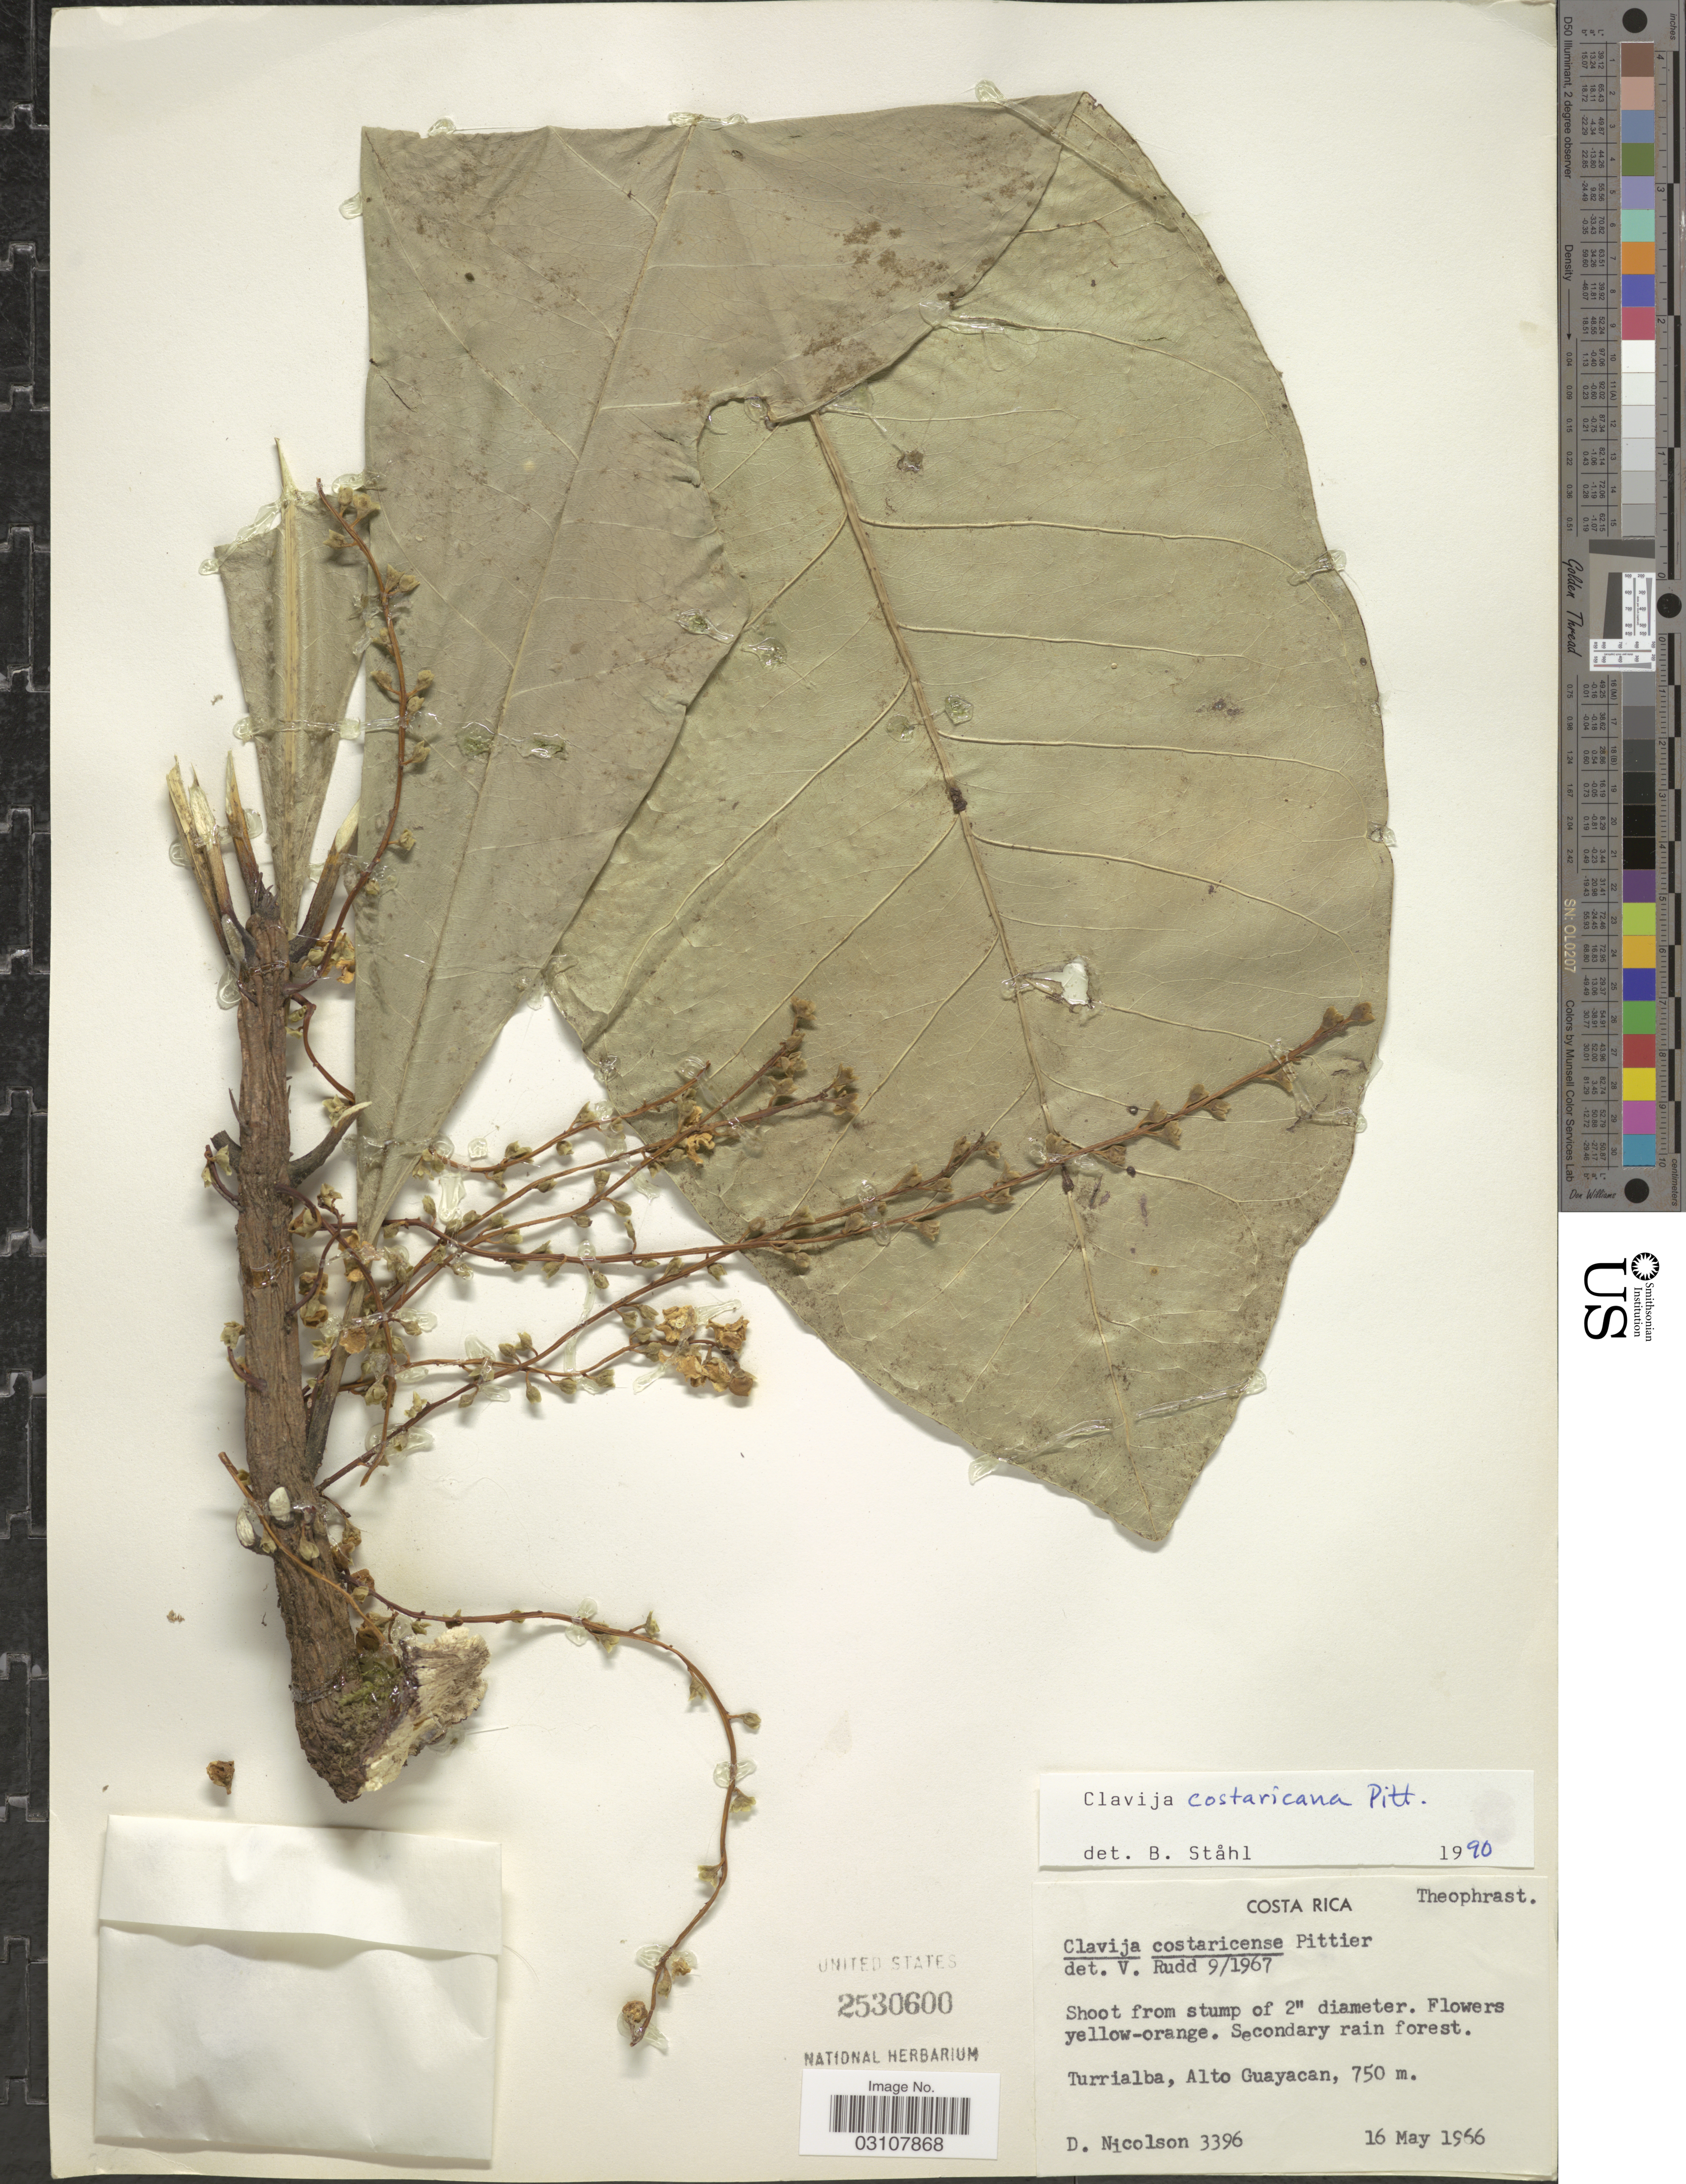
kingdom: Plantae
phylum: Tracheophyta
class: Magnoliopsida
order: Ericales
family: Primulaceae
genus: Clavija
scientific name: Clavija costaricana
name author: Pittier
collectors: D. H. Nicolson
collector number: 3396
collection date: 1966-05-16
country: Costa Rica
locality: Turrialba, Alto Guayacan.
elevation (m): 750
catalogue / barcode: US 2530600